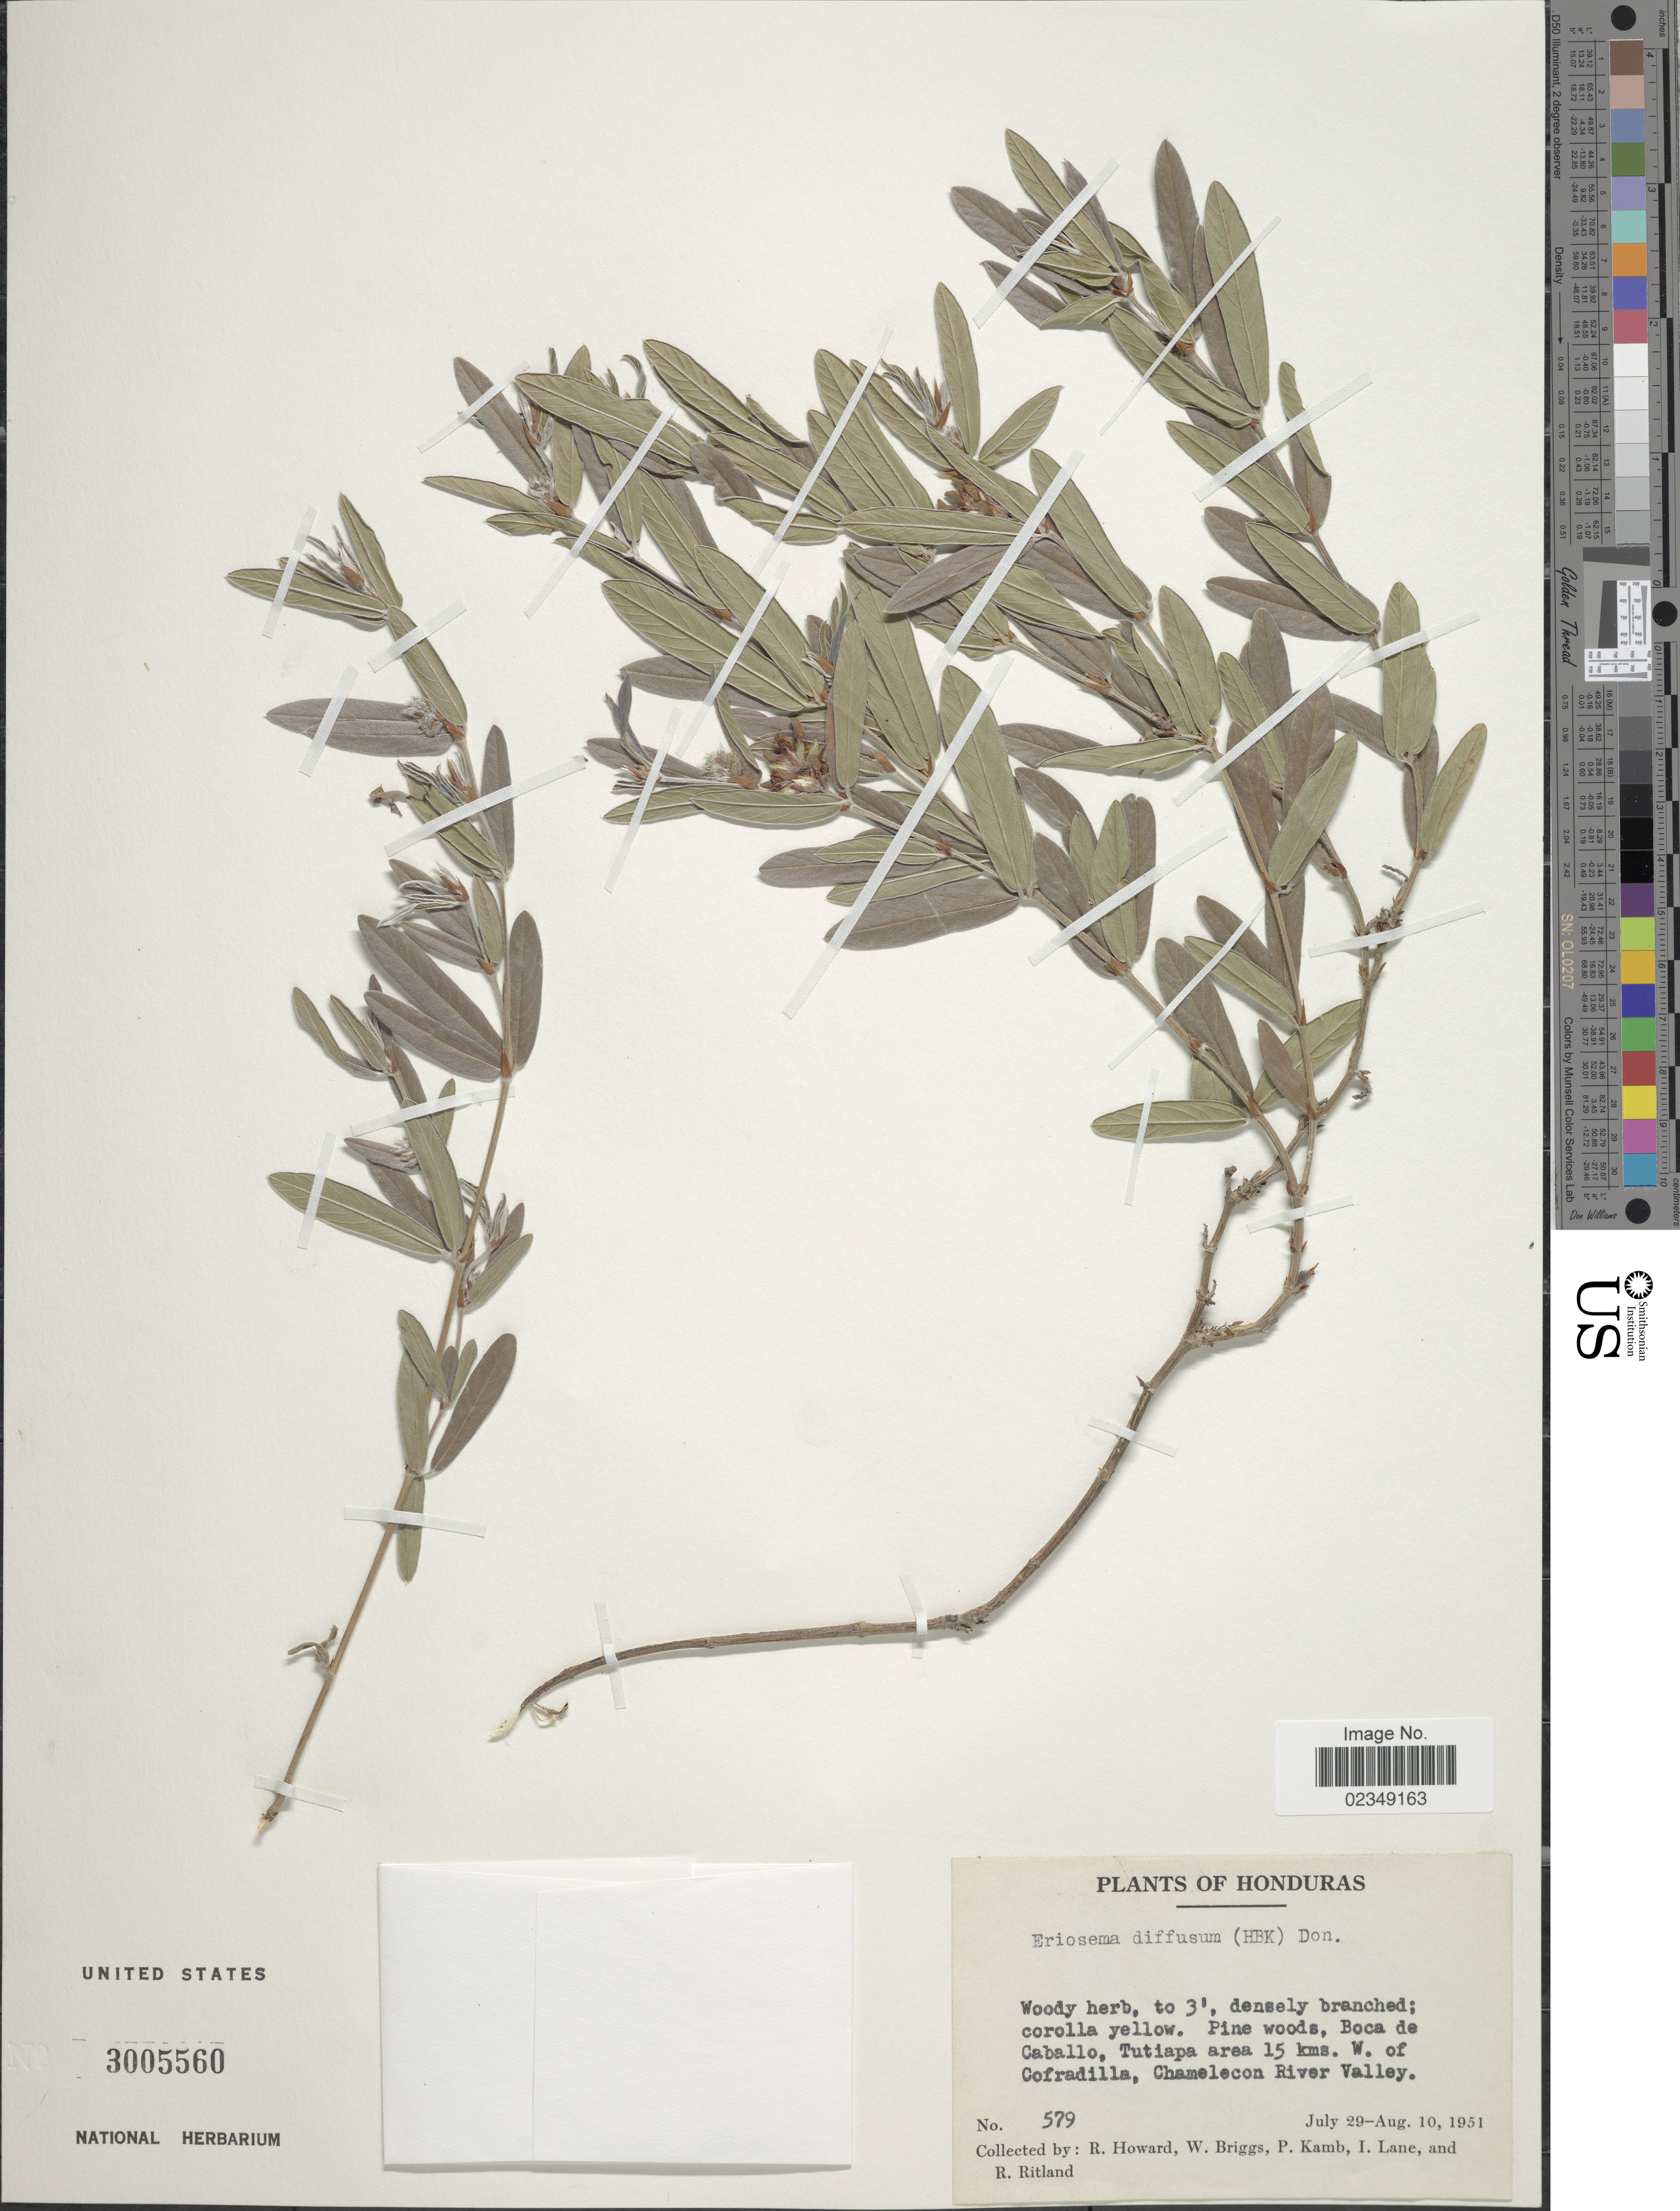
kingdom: Plantae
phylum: Tracheophyta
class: Magnoliopsida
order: Fabales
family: Fabaceae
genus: Eriosema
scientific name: Eriosema diffusum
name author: (Kunth) G. Don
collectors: R. Howard, W. Briggs, P. Kamb, I. Lane & R. Ritland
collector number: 579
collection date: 1951-07-29/1951-08-10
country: Honduras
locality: Boca de Caballo, Tutiapa area 15 kms. W. of Cofradilla, Chamelecon River Valley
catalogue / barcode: US 3005560